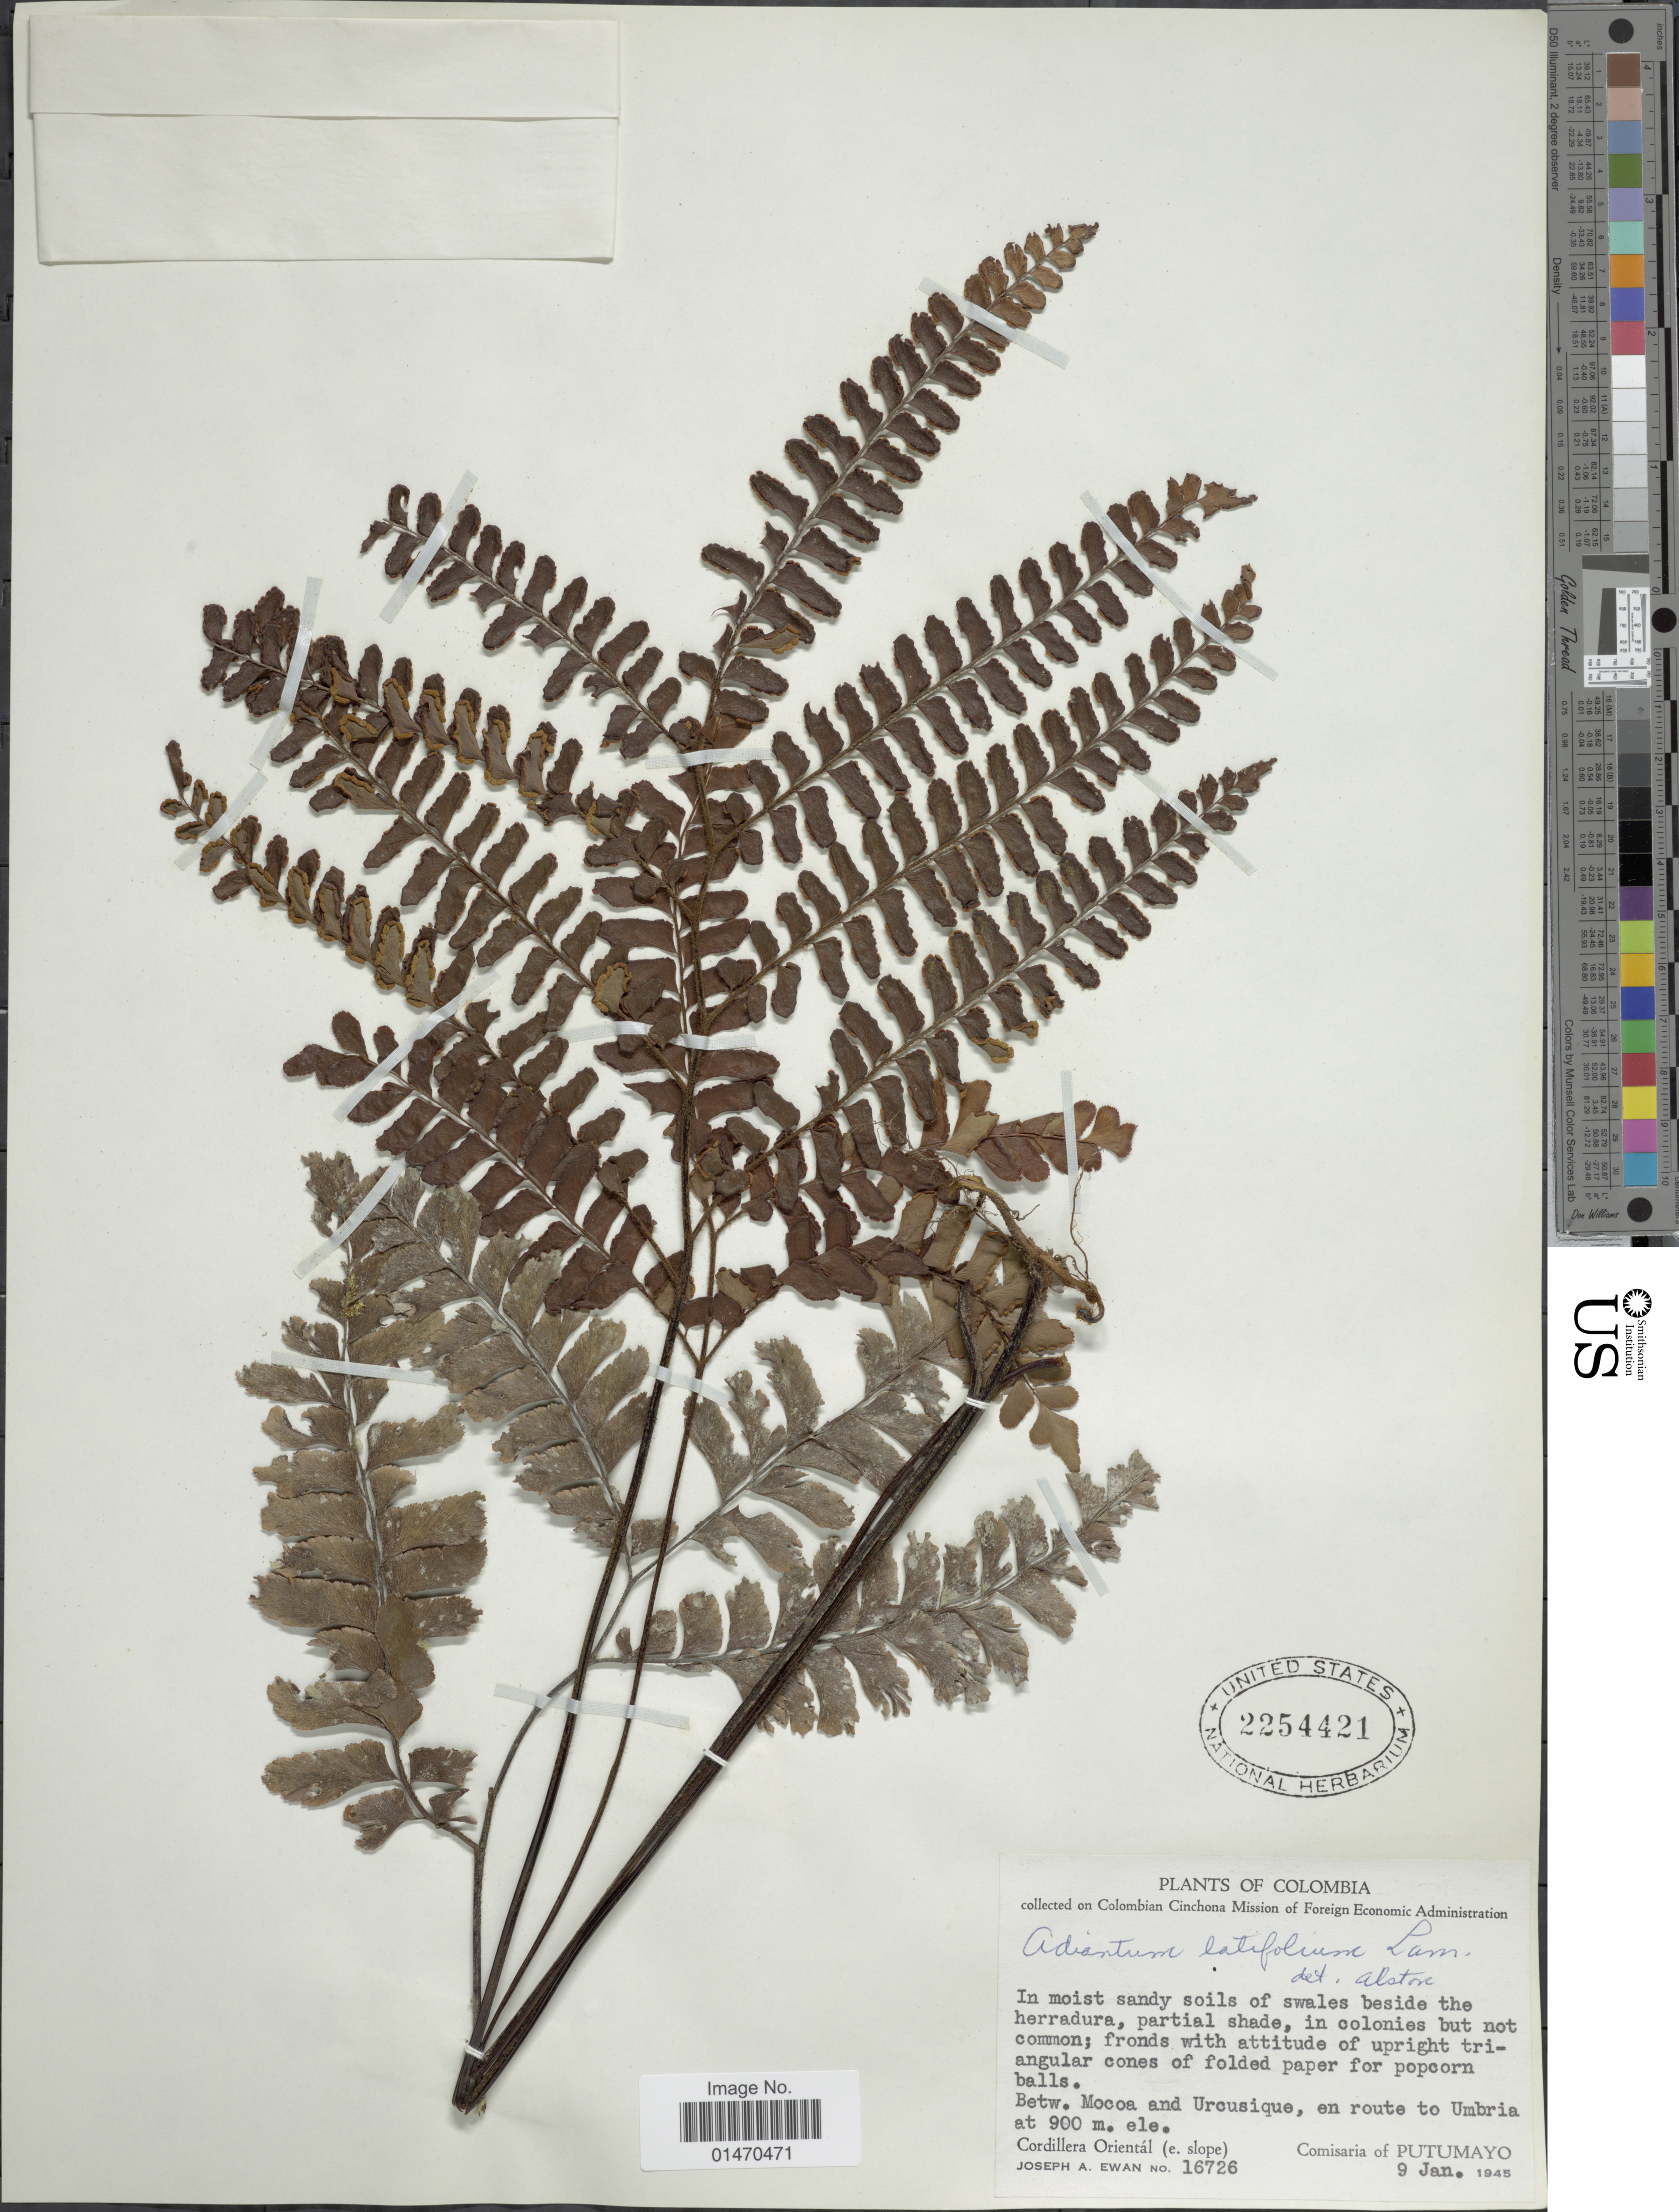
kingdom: Plantae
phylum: Tracheophyta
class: Polypodiopsida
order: Polypodiales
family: Pteridaceae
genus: Adiantum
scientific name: Adiantum latifolium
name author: Lam.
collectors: J. A. Ewan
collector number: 16726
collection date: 1945-01-09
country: Colombia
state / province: Putumayo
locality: Betw. Mocoa and Urcusique, en route to Umbria, Cordillera Oriental(e. slope), Comisaria of Putumayo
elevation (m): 900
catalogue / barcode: US 2254421